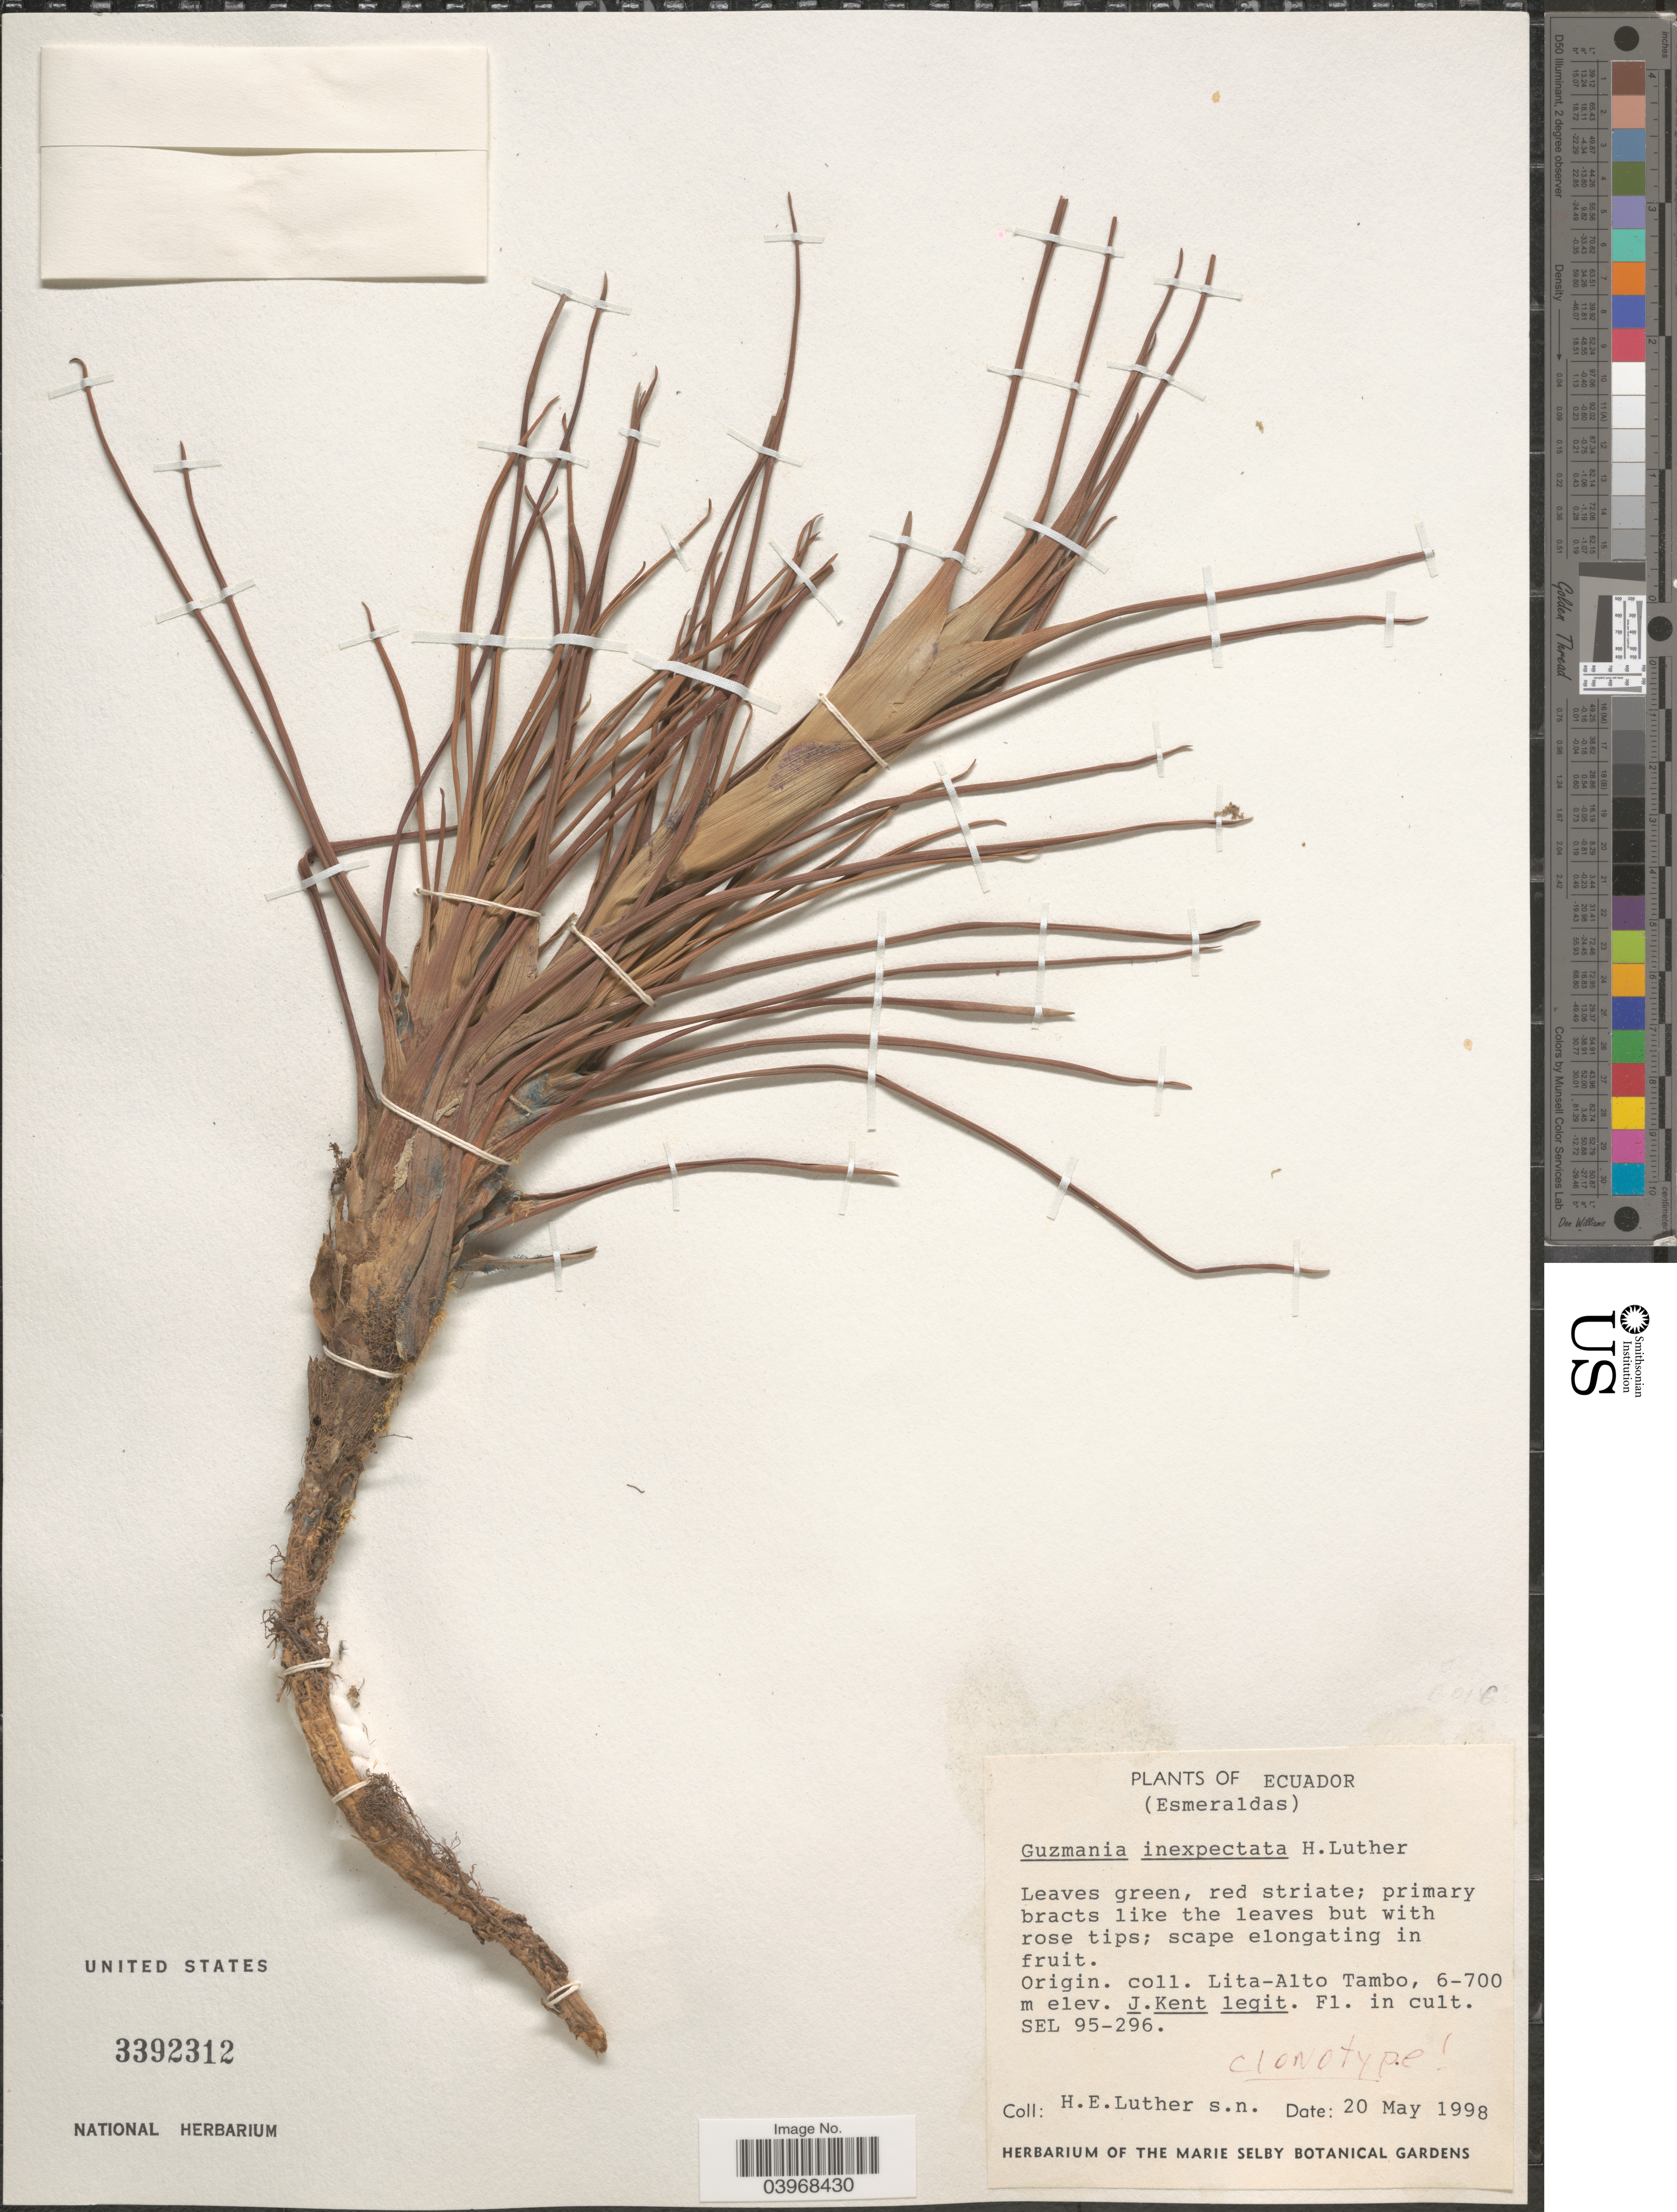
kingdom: Plantae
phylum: Tracheophyta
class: Liliopsida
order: Poales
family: Bromeliaceae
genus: Guzmania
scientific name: Guzmania inexpectata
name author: H. Luther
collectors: Hans E. Luther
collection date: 1998-05-20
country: Ecuador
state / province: Esmeraldas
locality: The Marie Selby Botanical Gardens.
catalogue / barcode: US 3392312